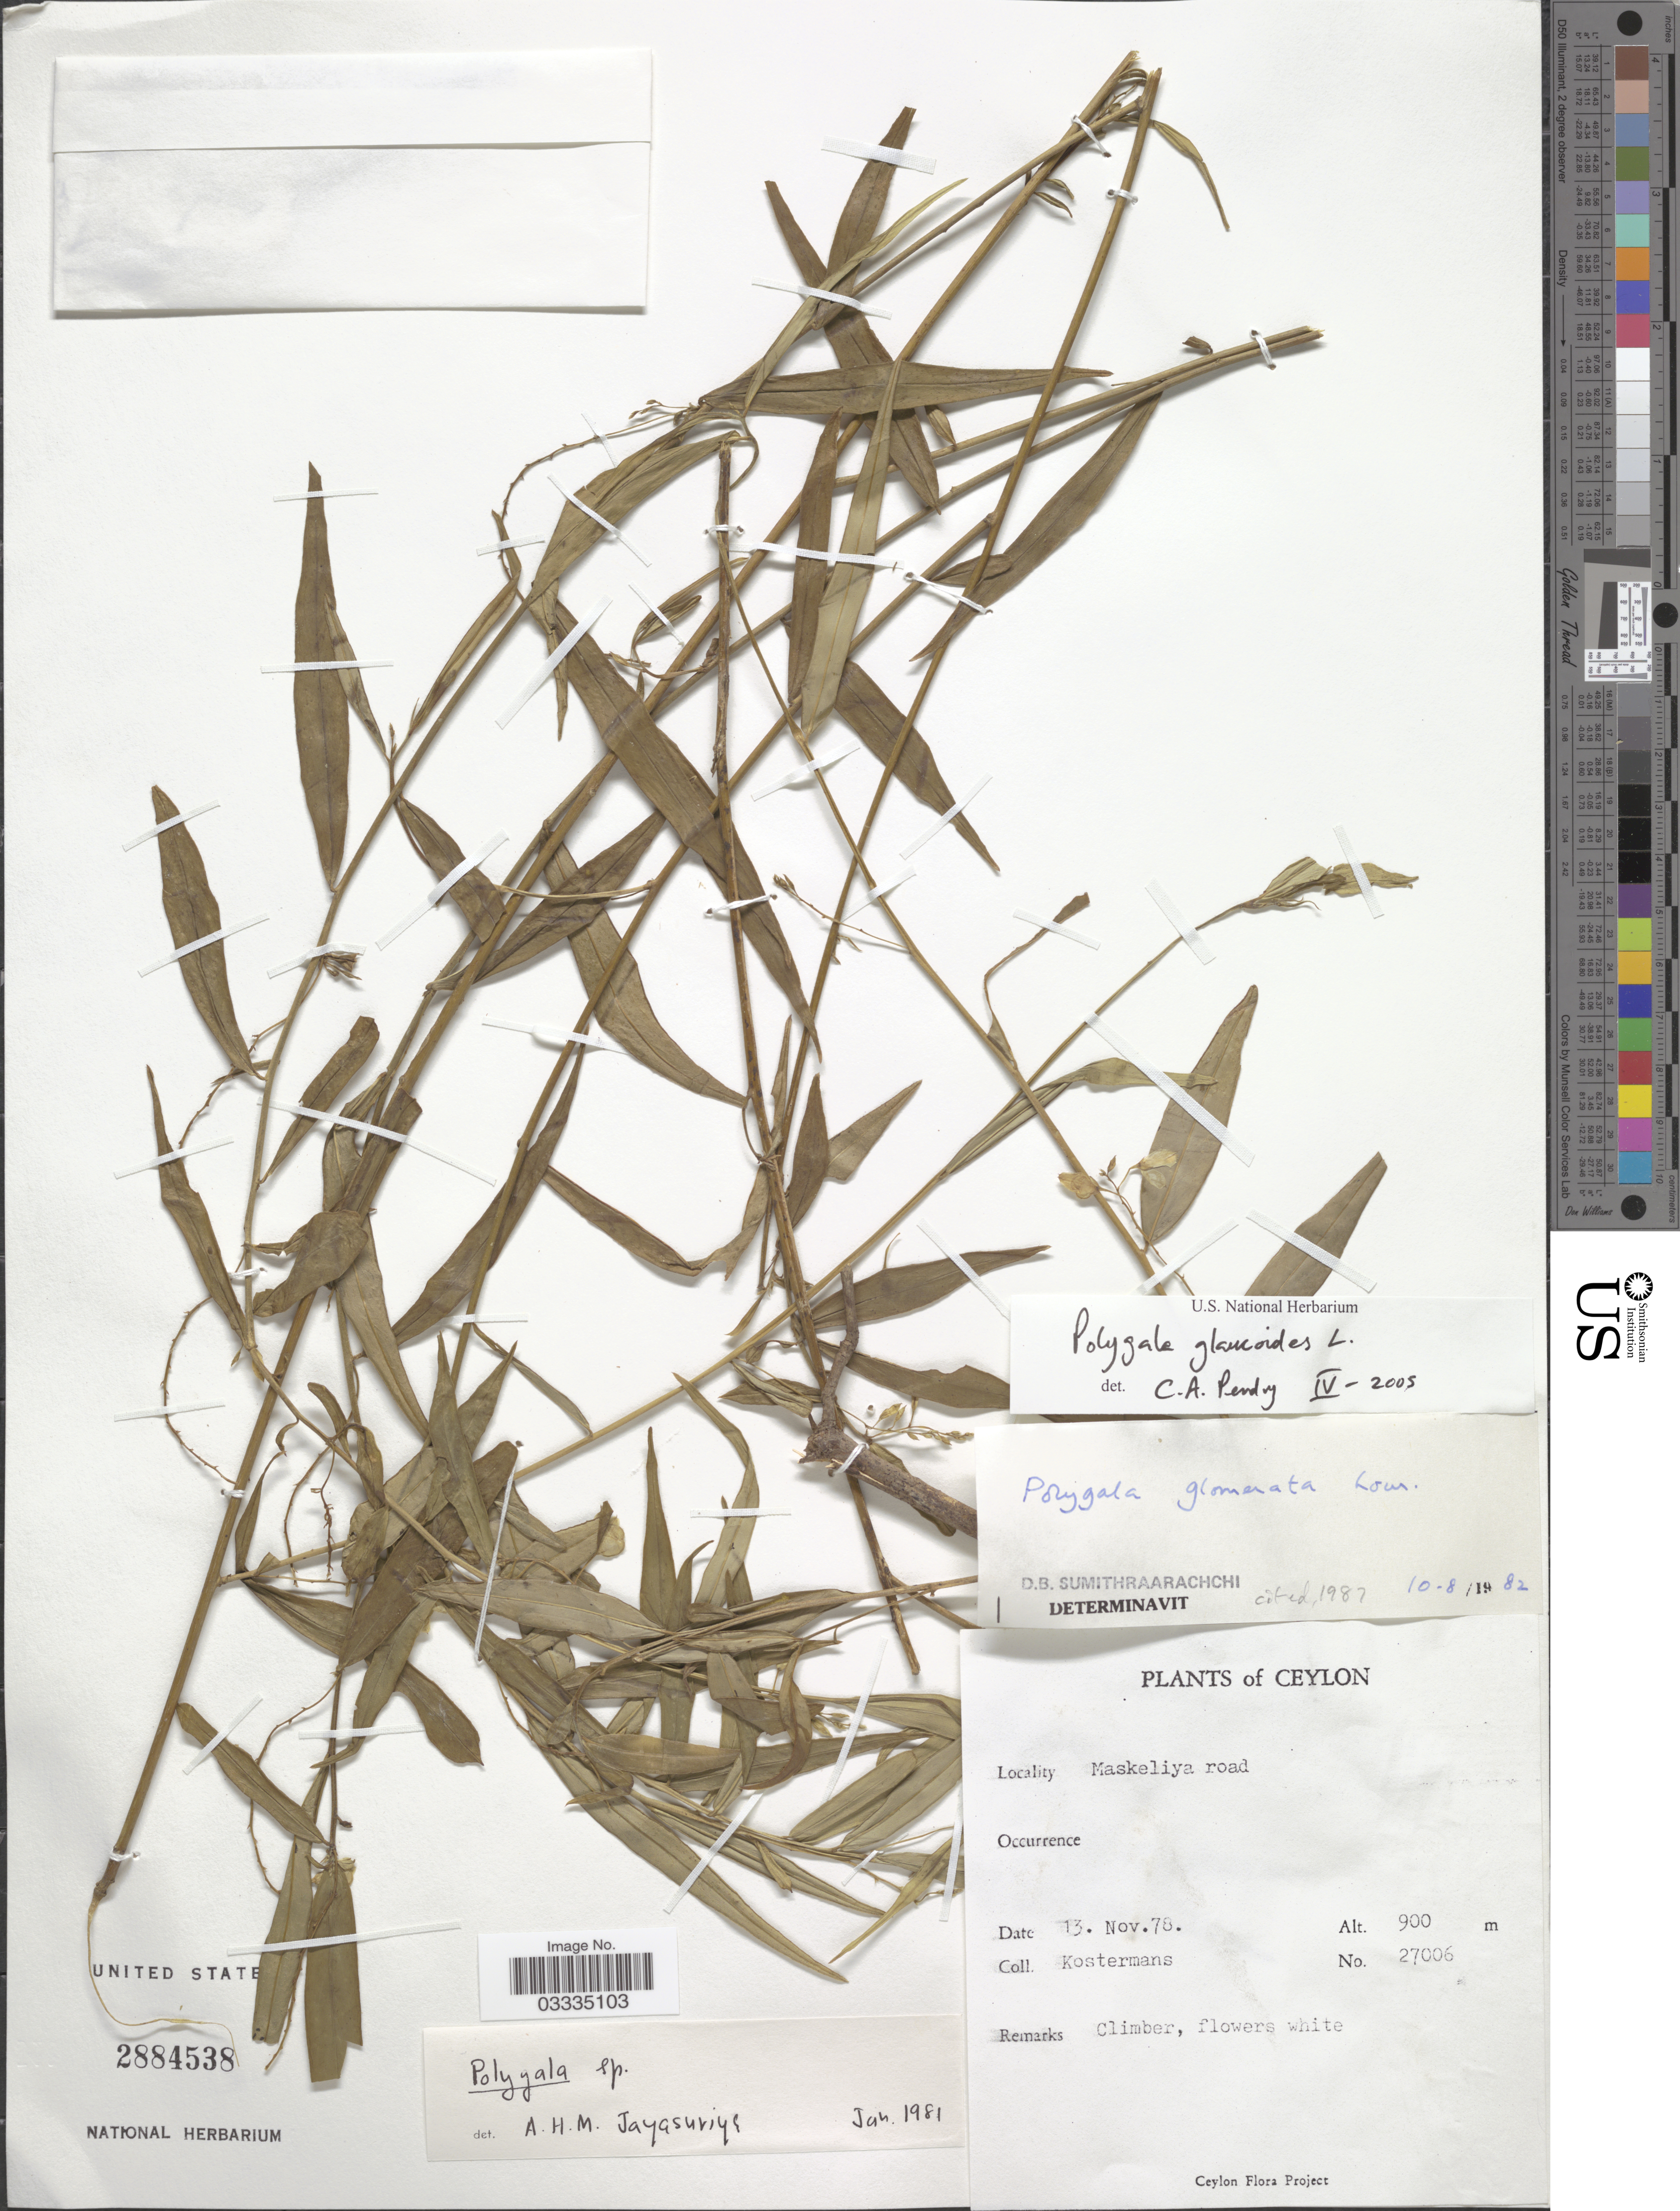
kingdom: Plantae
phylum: Tracheophyta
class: Magnoliopsida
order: Fabales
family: Polygalaceae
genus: Polygala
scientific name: Polygala glaucoides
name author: L.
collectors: Kostermans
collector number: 27006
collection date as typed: Transcribed d/m/y: 13/11/78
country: Sri Lanka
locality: Ceylon. Maskeliya road.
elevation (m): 900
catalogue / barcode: US 2884538